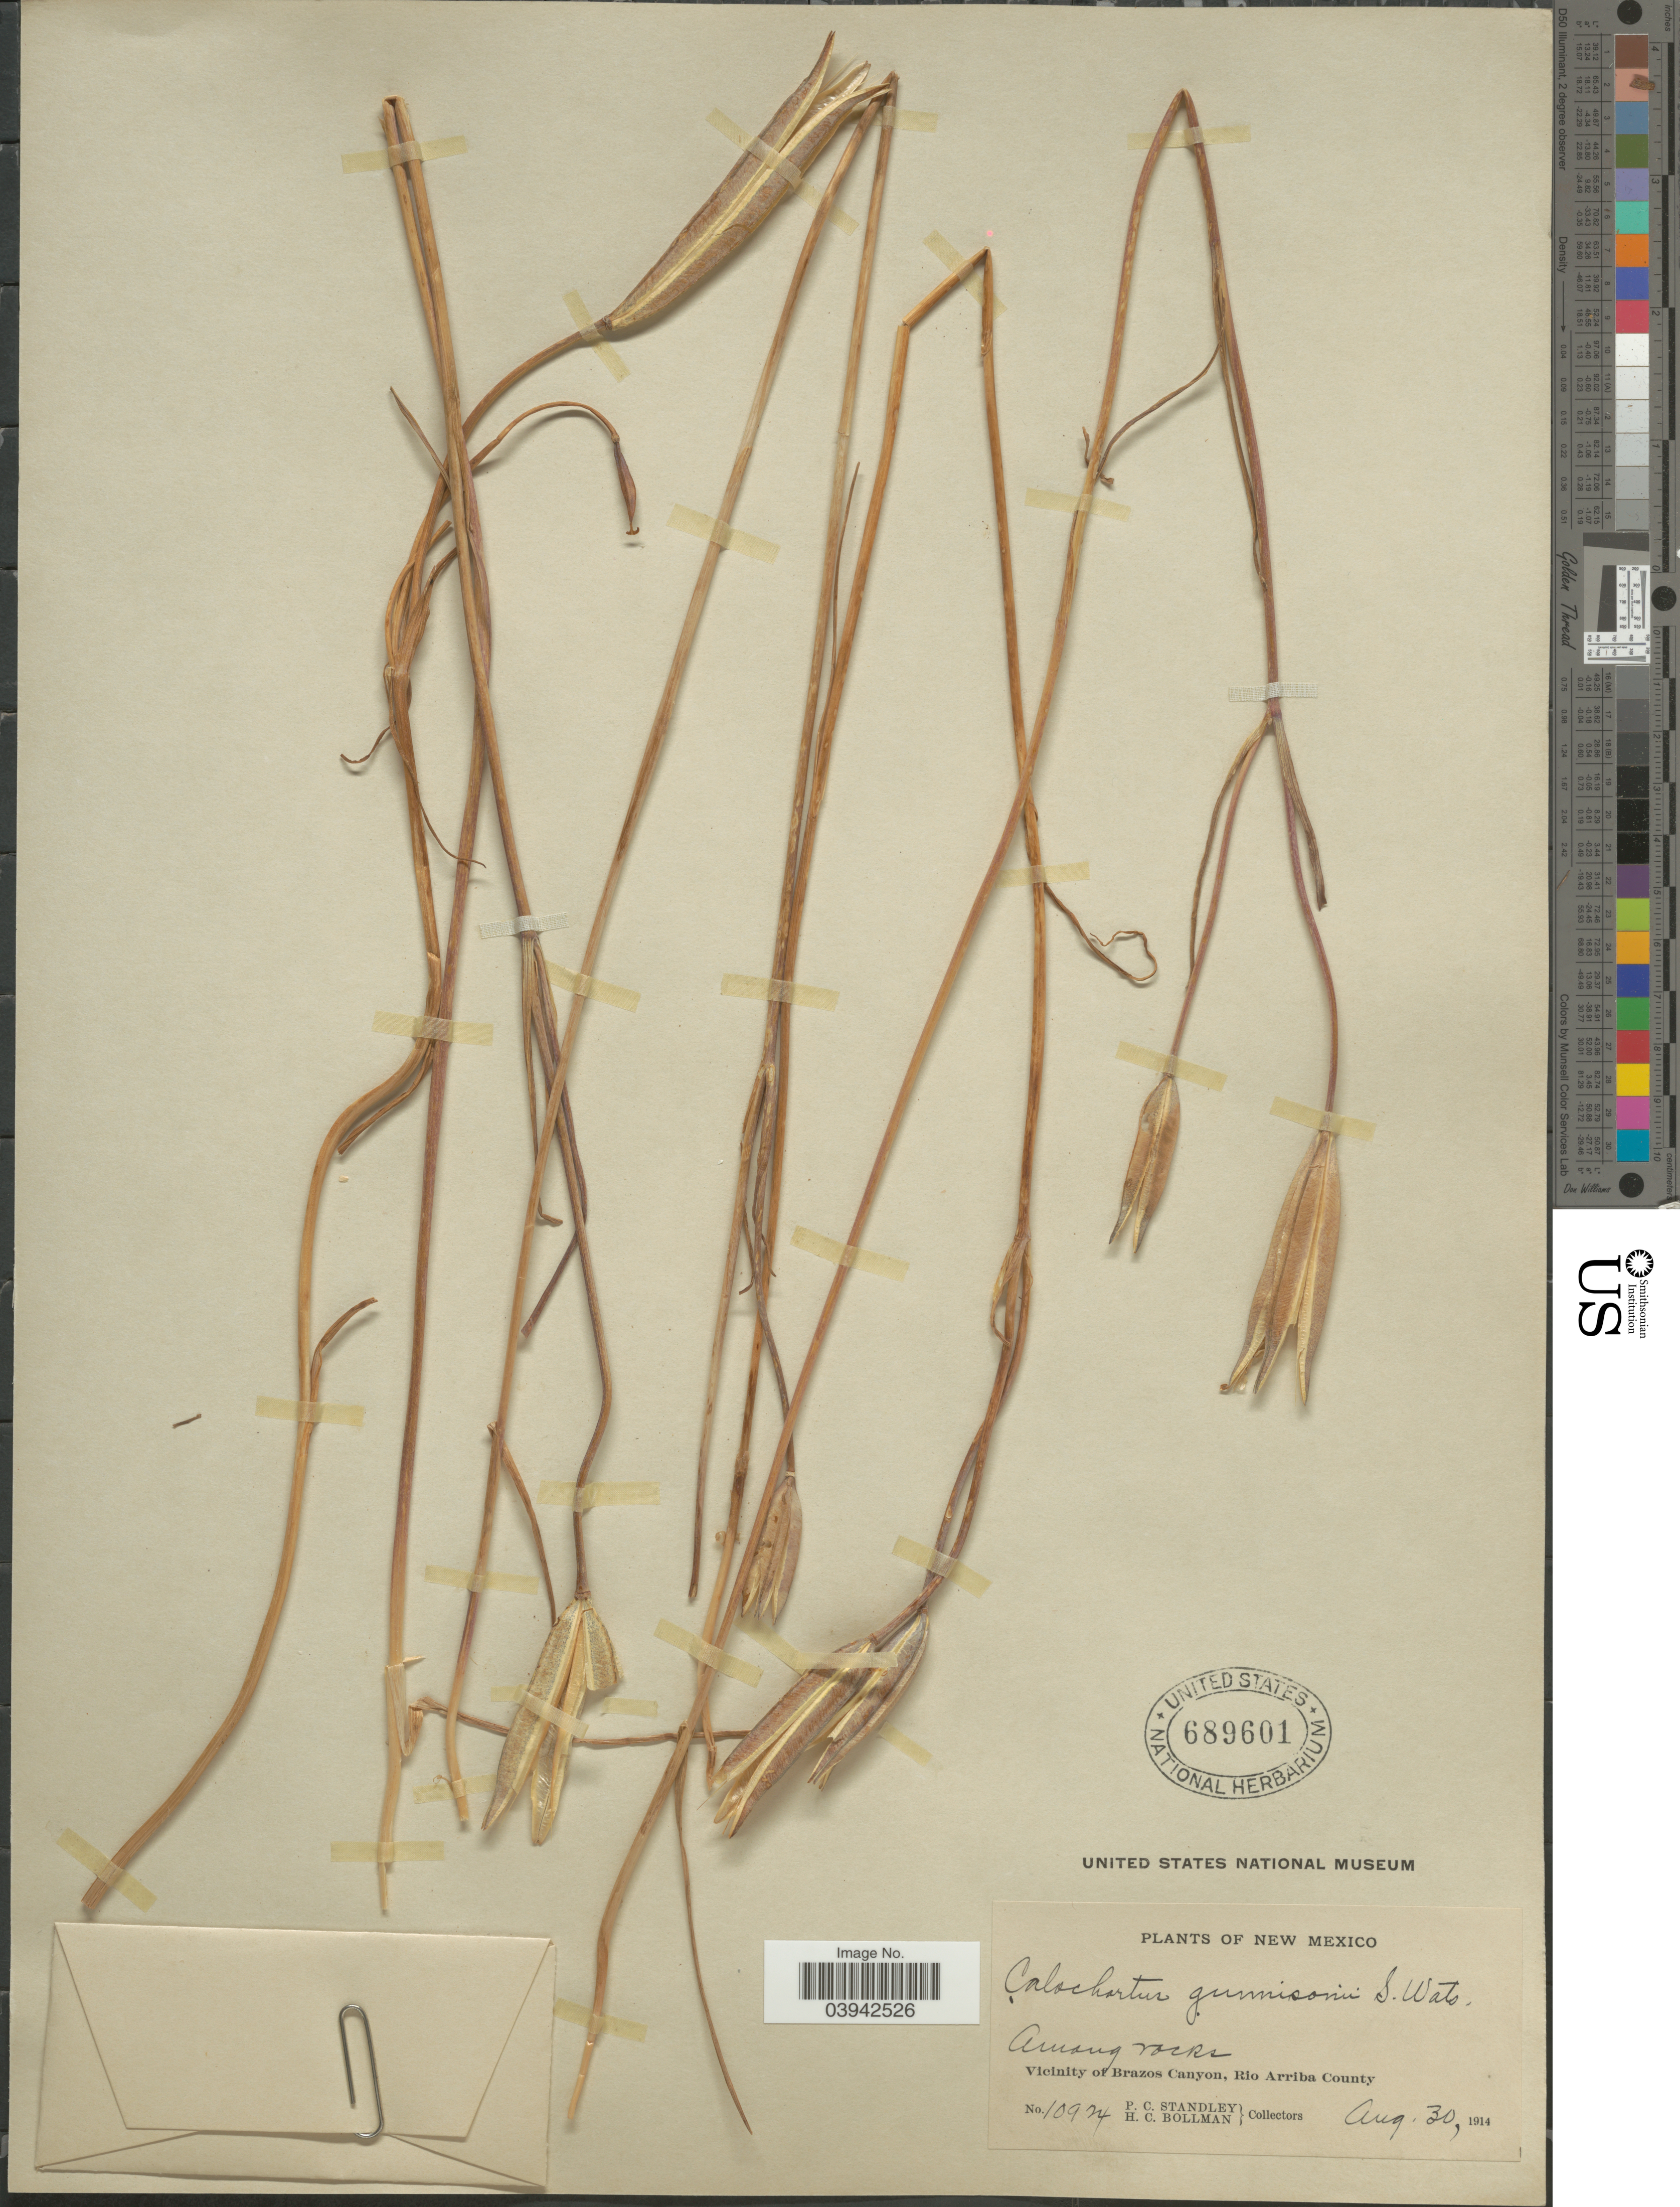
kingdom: Plantae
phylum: Tracheophyta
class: Liliopsida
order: Liliales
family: Liliaceae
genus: Calochortus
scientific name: Calochortus gunnisonii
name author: S. Watson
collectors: P. C. Standley & H. C. Bollman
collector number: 10924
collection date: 1914-08-30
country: United States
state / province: New Mexico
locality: Vicinity of Brazos Canyon, Rio Arriba County.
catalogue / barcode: US 689601